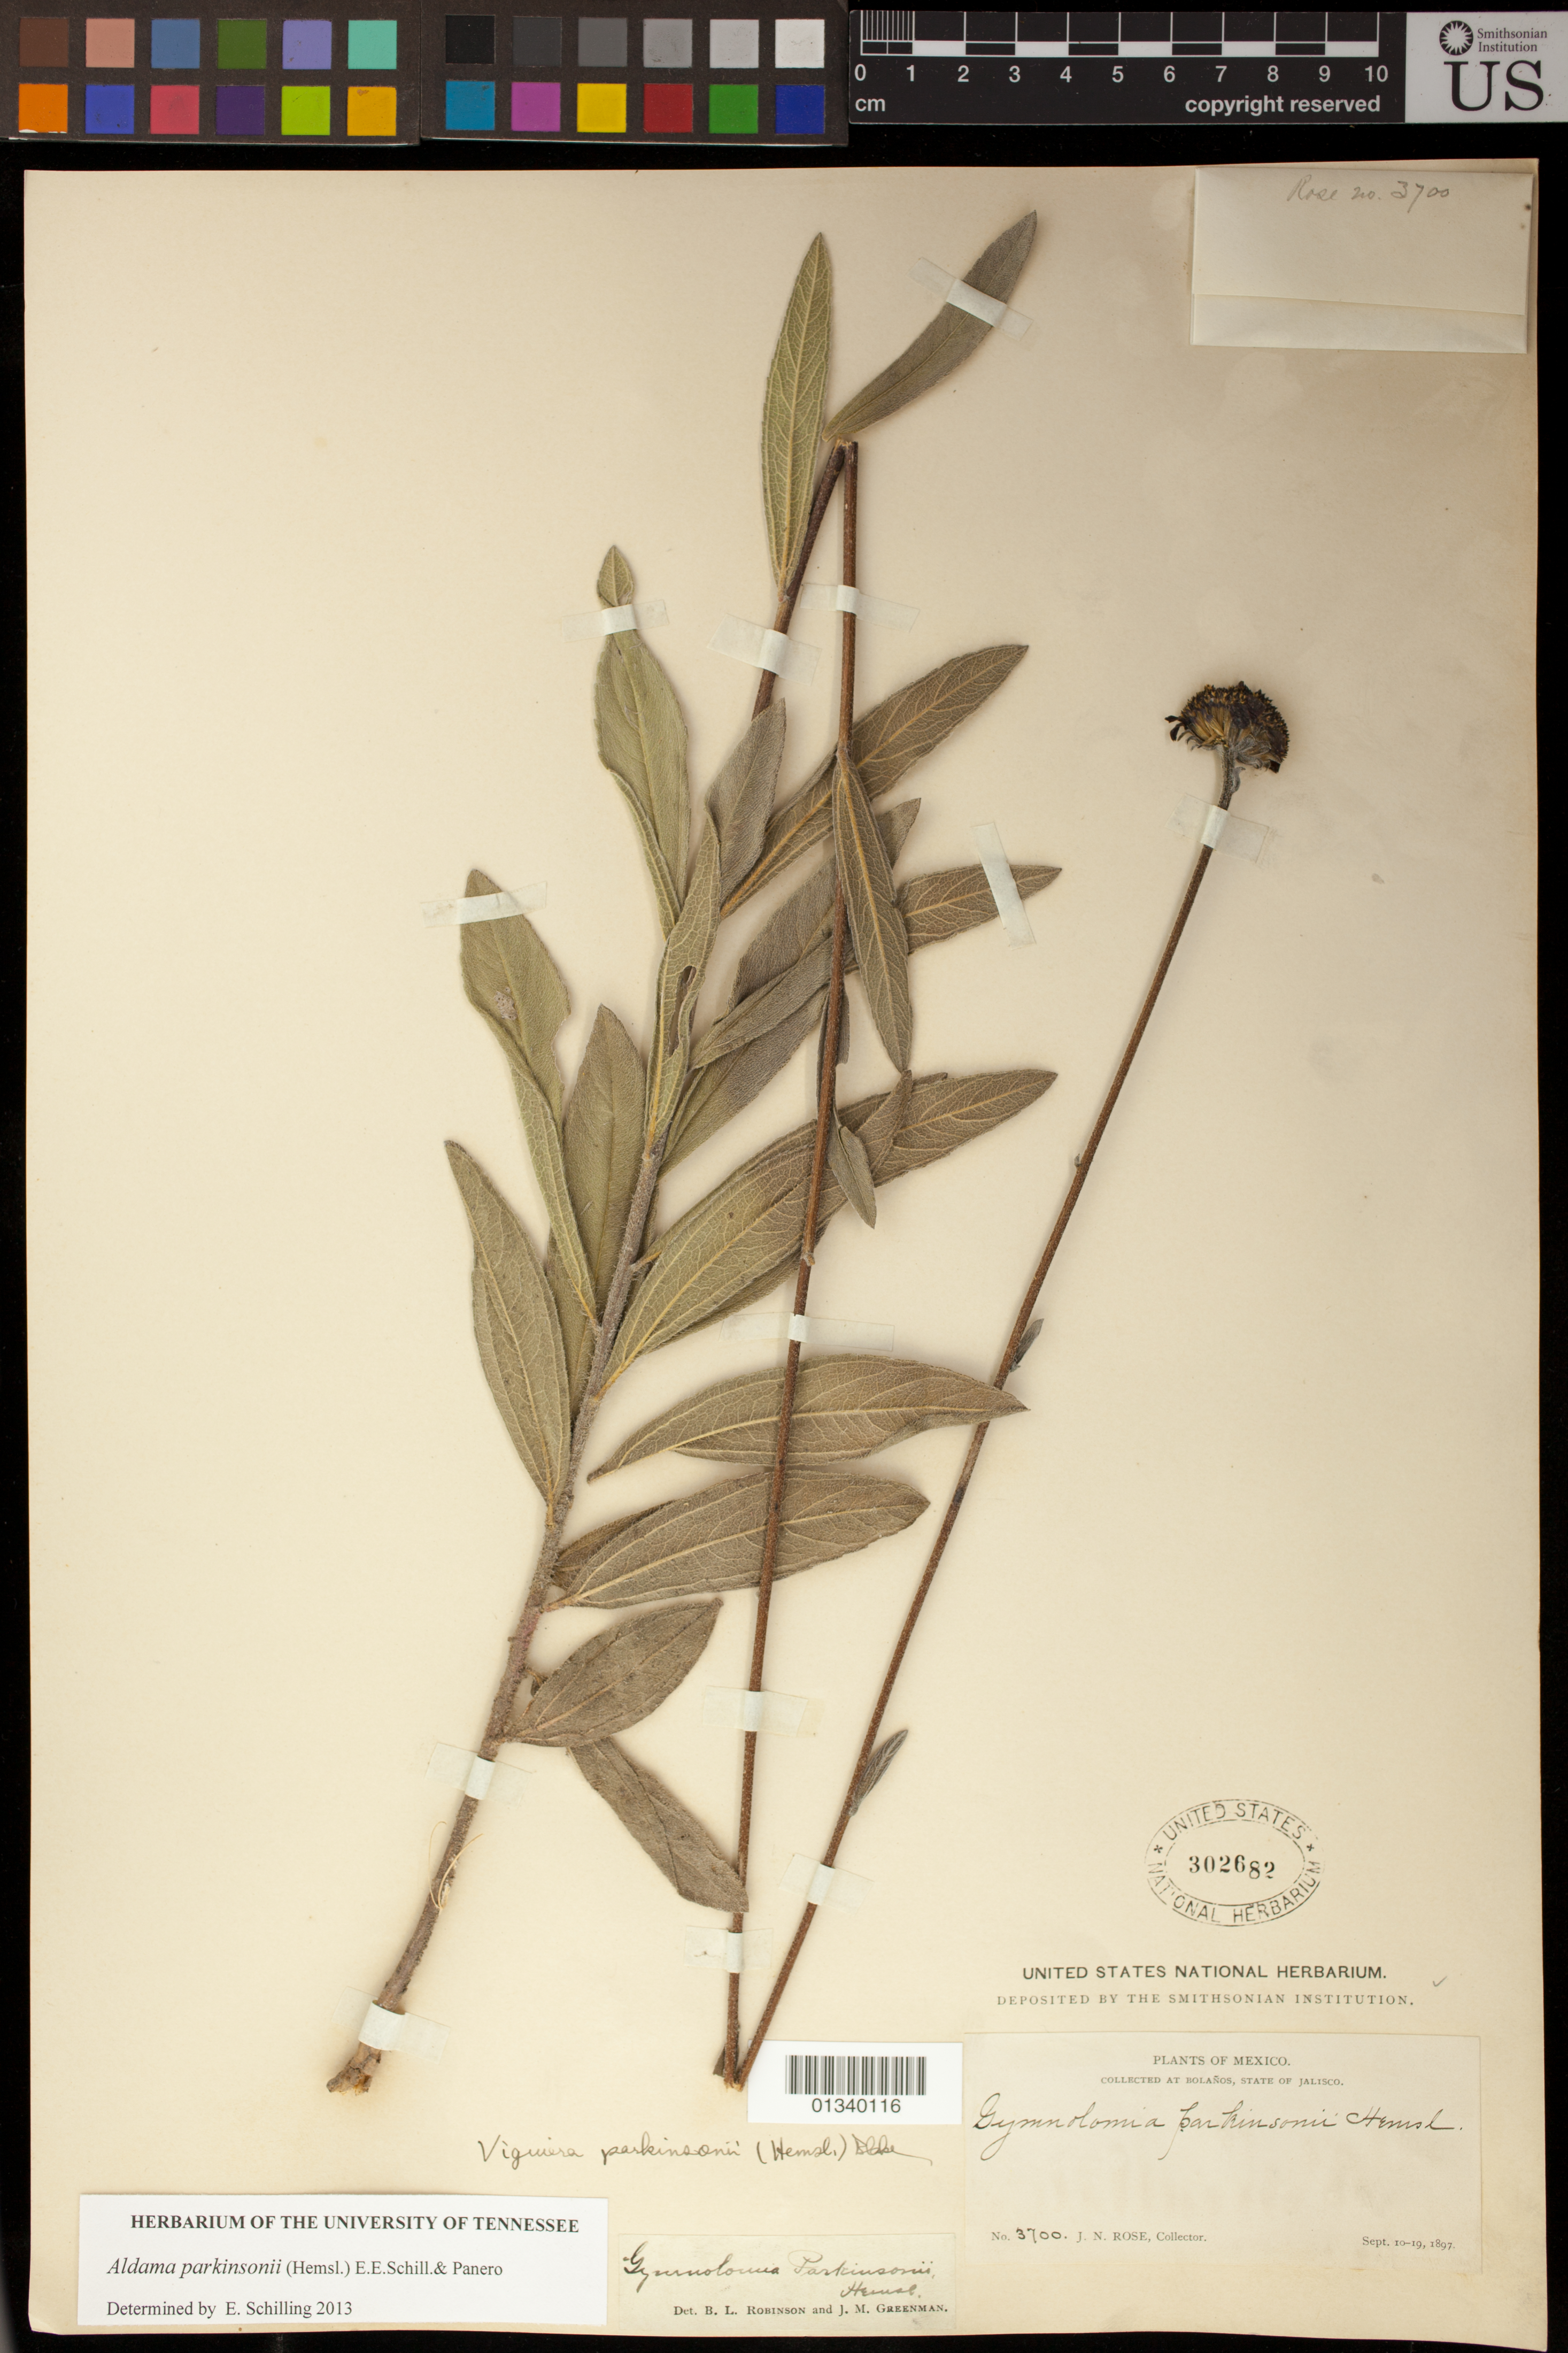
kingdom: Plantae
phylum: Tracheophyta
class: Magnoliopsida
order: Asterales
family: Asteraceae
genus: Aldama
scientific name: Aldama parkinsonii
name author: (Hemsl.) Schill.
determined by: Schilling, E. E.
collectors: J. N. Rose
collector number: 3700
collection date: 1897-09-10/1897-09-19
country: Mexico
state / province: Jalisco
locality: Bolaños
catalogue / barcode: US 302682